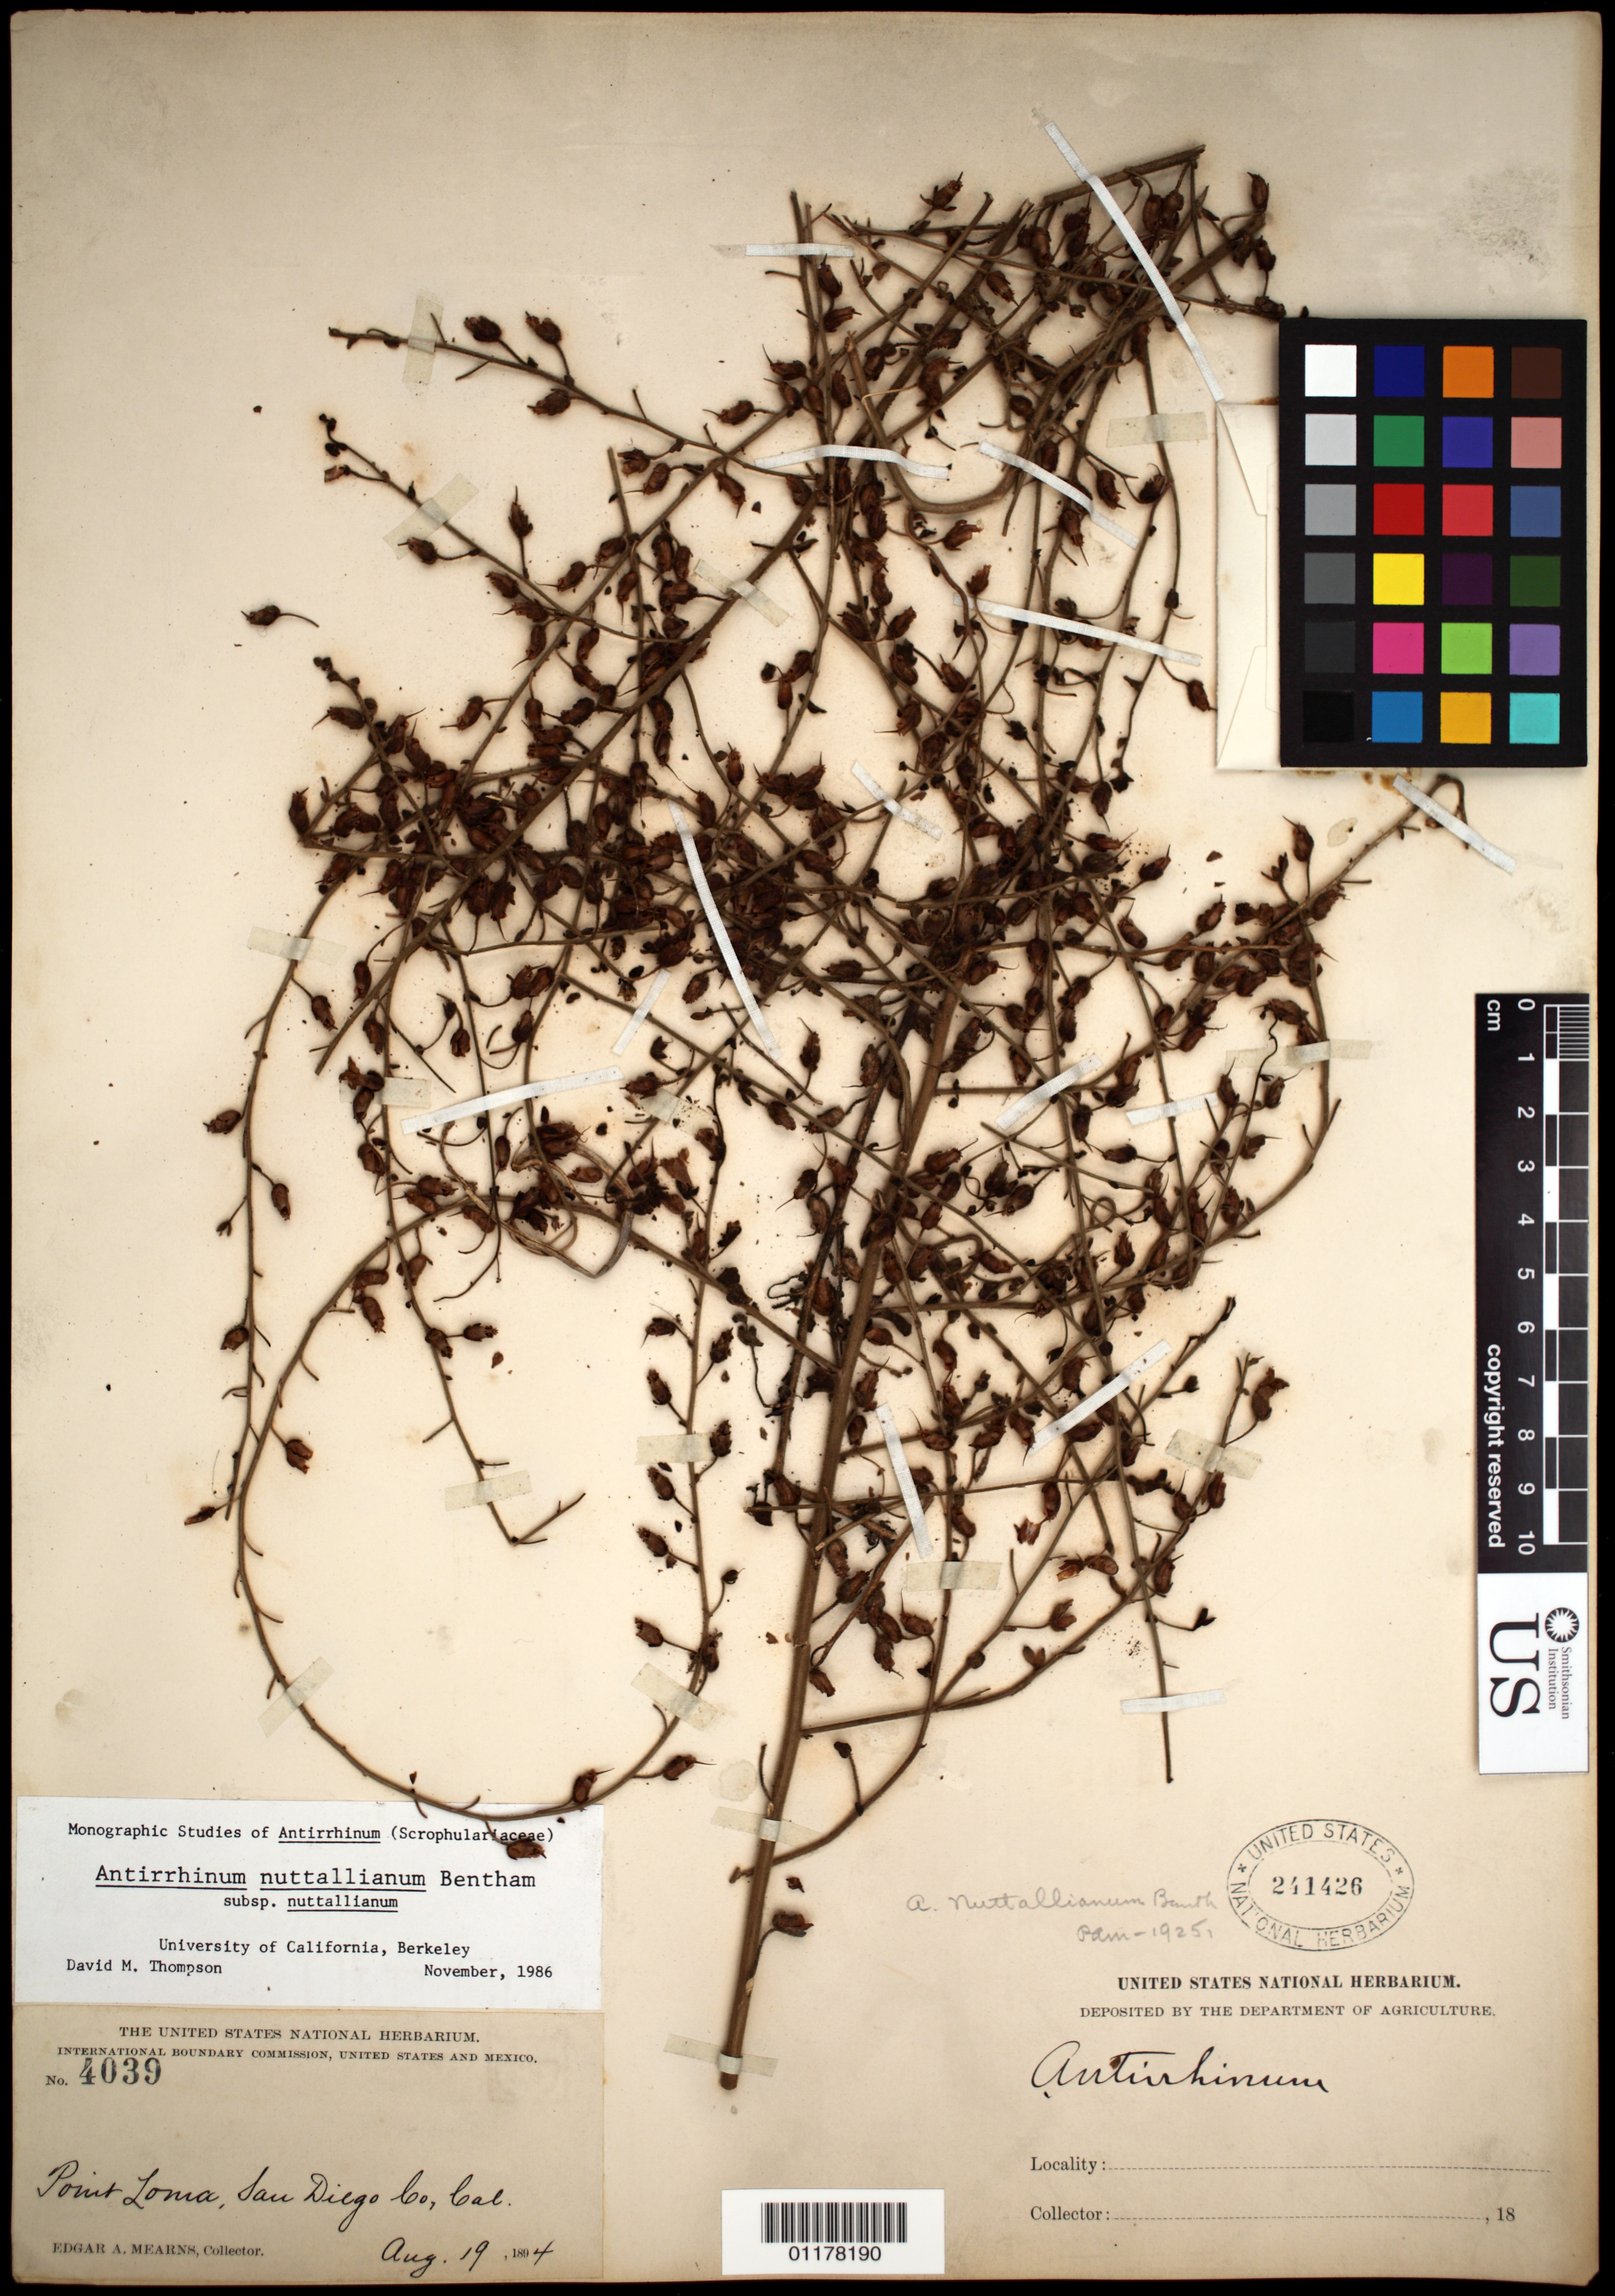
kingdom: Plantae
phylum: Tracheophyta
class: Magnoliopsida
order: Lamiales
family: Plantaginaceae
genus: Sairocarpus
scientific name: Sairocarpus nuttallianus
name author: (Benth.) D.A. Sutton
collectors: E. A. Mearns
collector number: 4039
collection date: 1894-08-19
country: United States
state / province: California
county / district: San Diego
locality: Point Loma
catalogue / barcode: US 241426